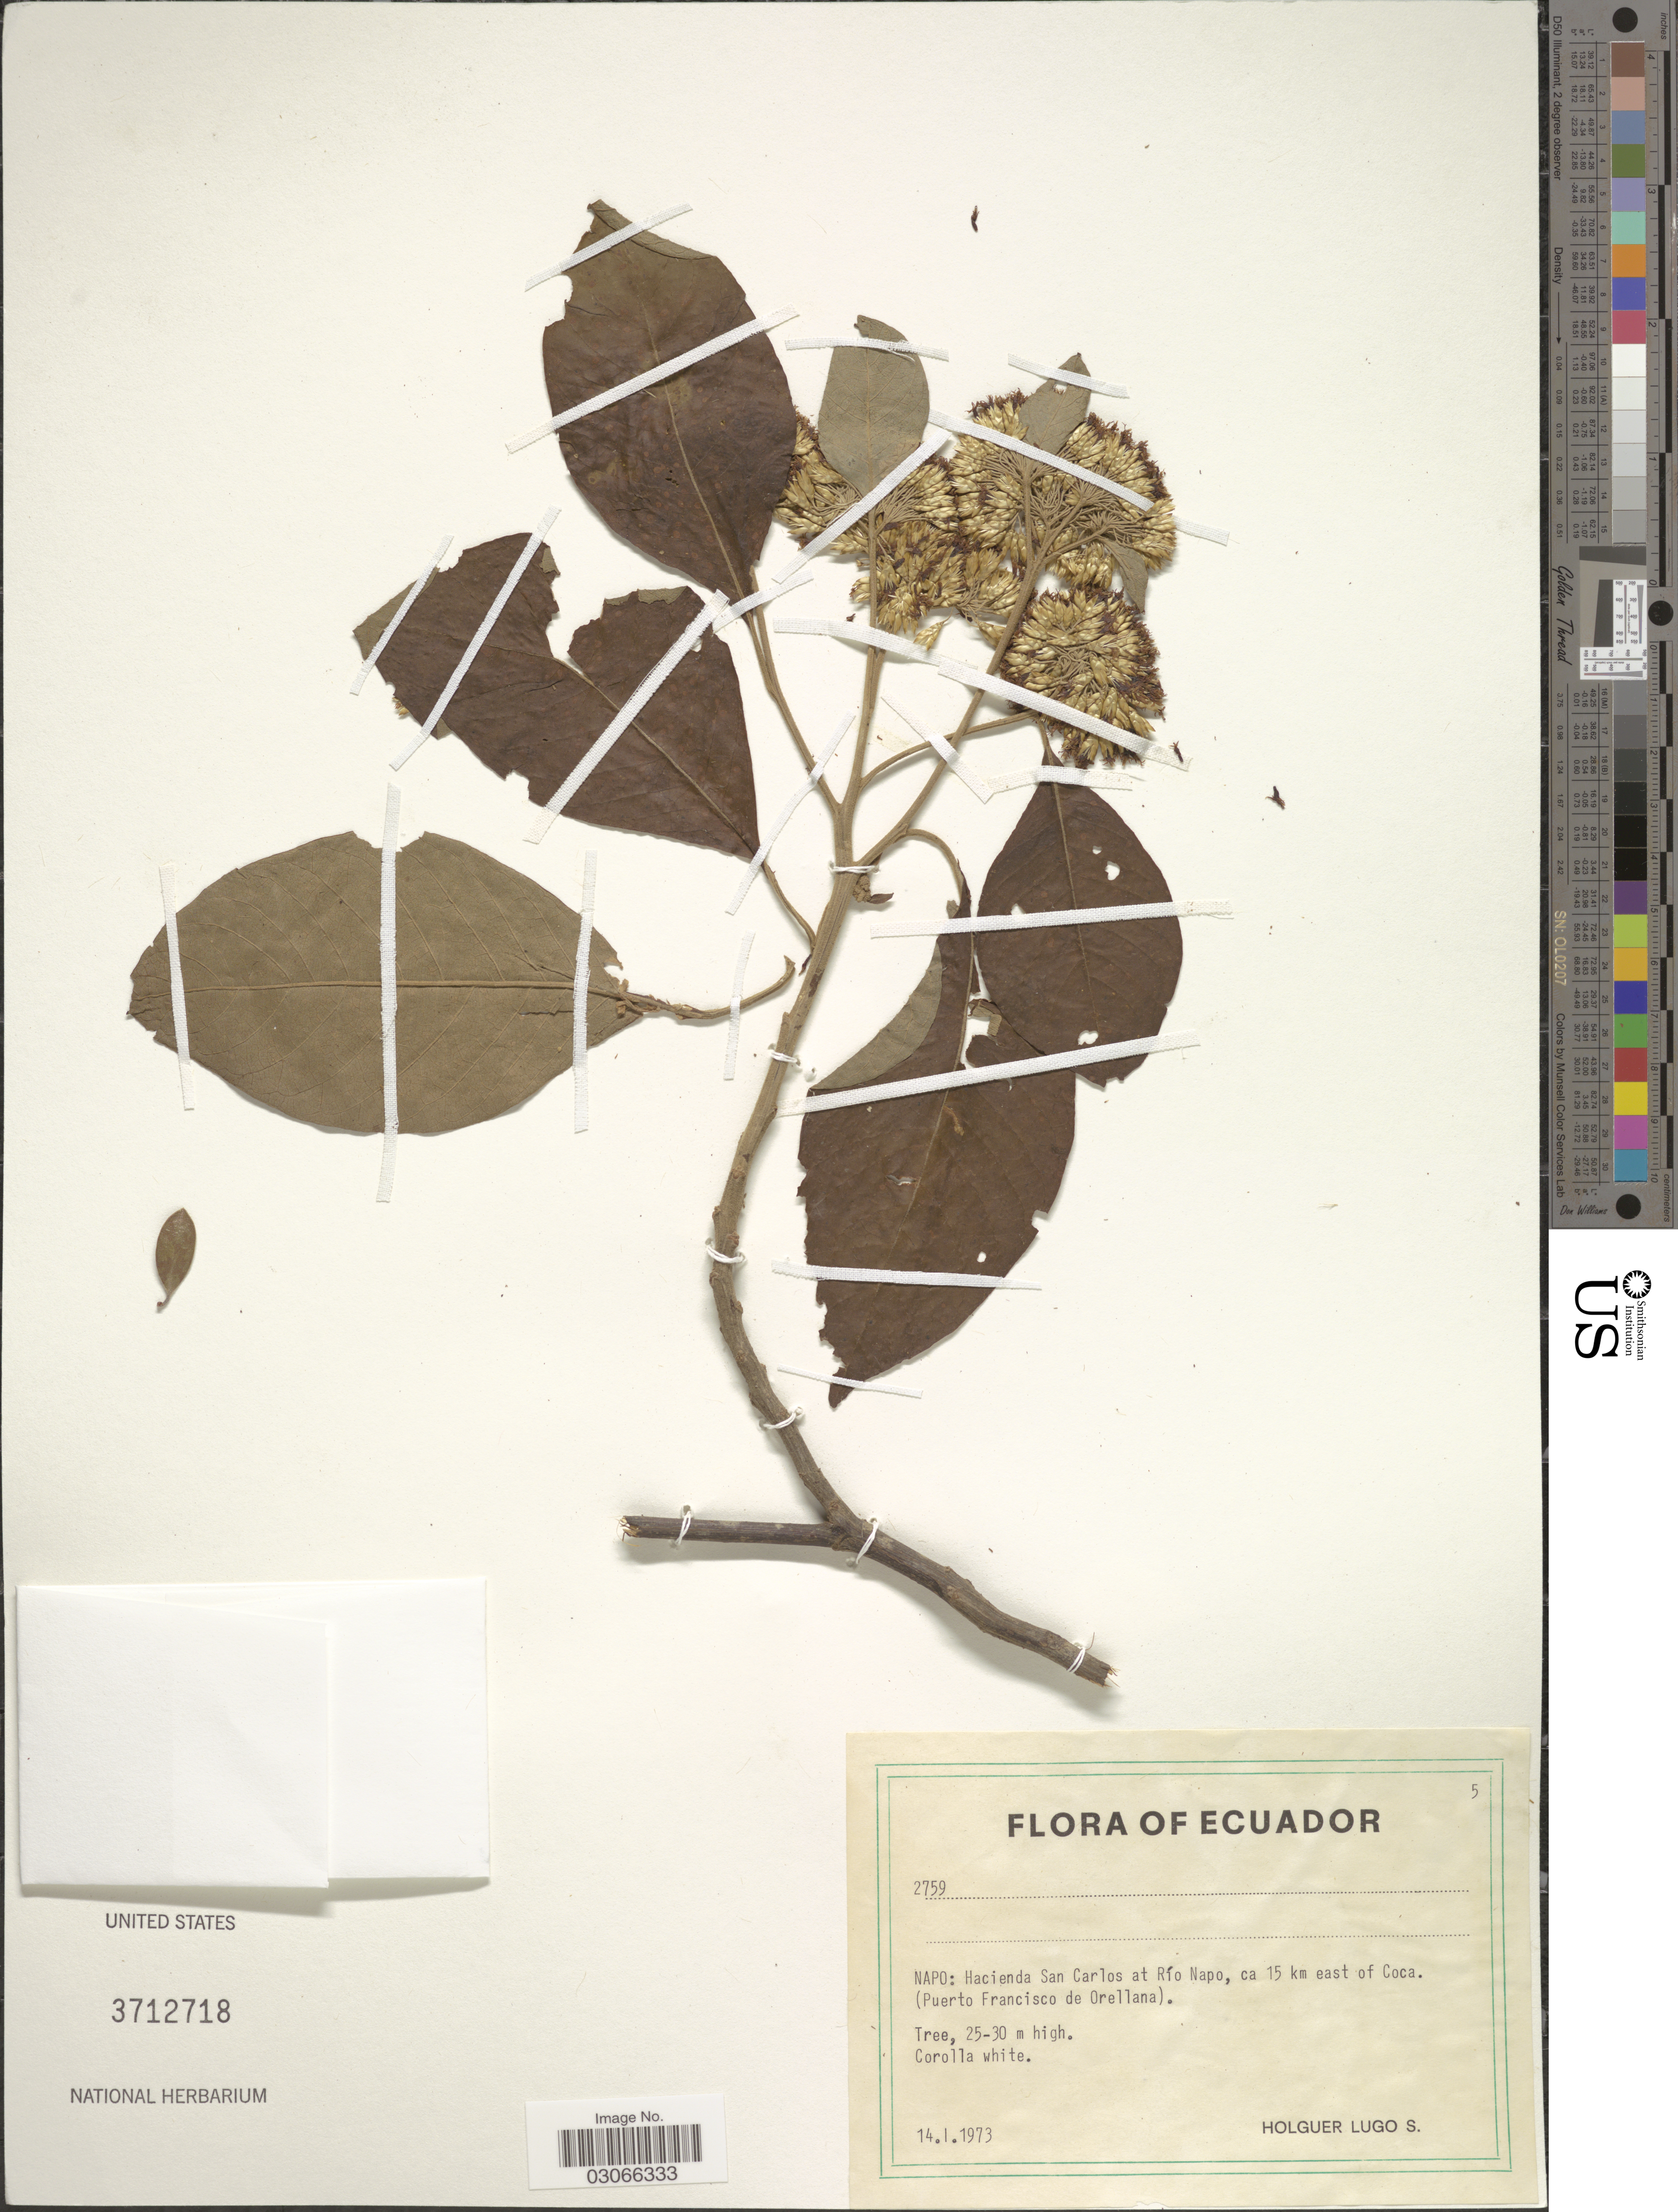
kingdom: Plantae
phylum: Tracheophyta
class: Magnoliopsida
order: Asterales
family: Asteraceae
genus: Piptocoma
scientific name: Piptocoma discolor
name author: (Kunth) Pruski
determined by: Ávila C., Fabio Andrés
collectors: H. Lugo S.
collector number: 2759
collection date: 1973-01-14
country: Ecuador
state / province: Napo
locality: Hacienda San Carlos at Río Napo, ca 15 km east of Coca. (Puerto Francisco de Orellana).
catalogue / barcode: US 3712718